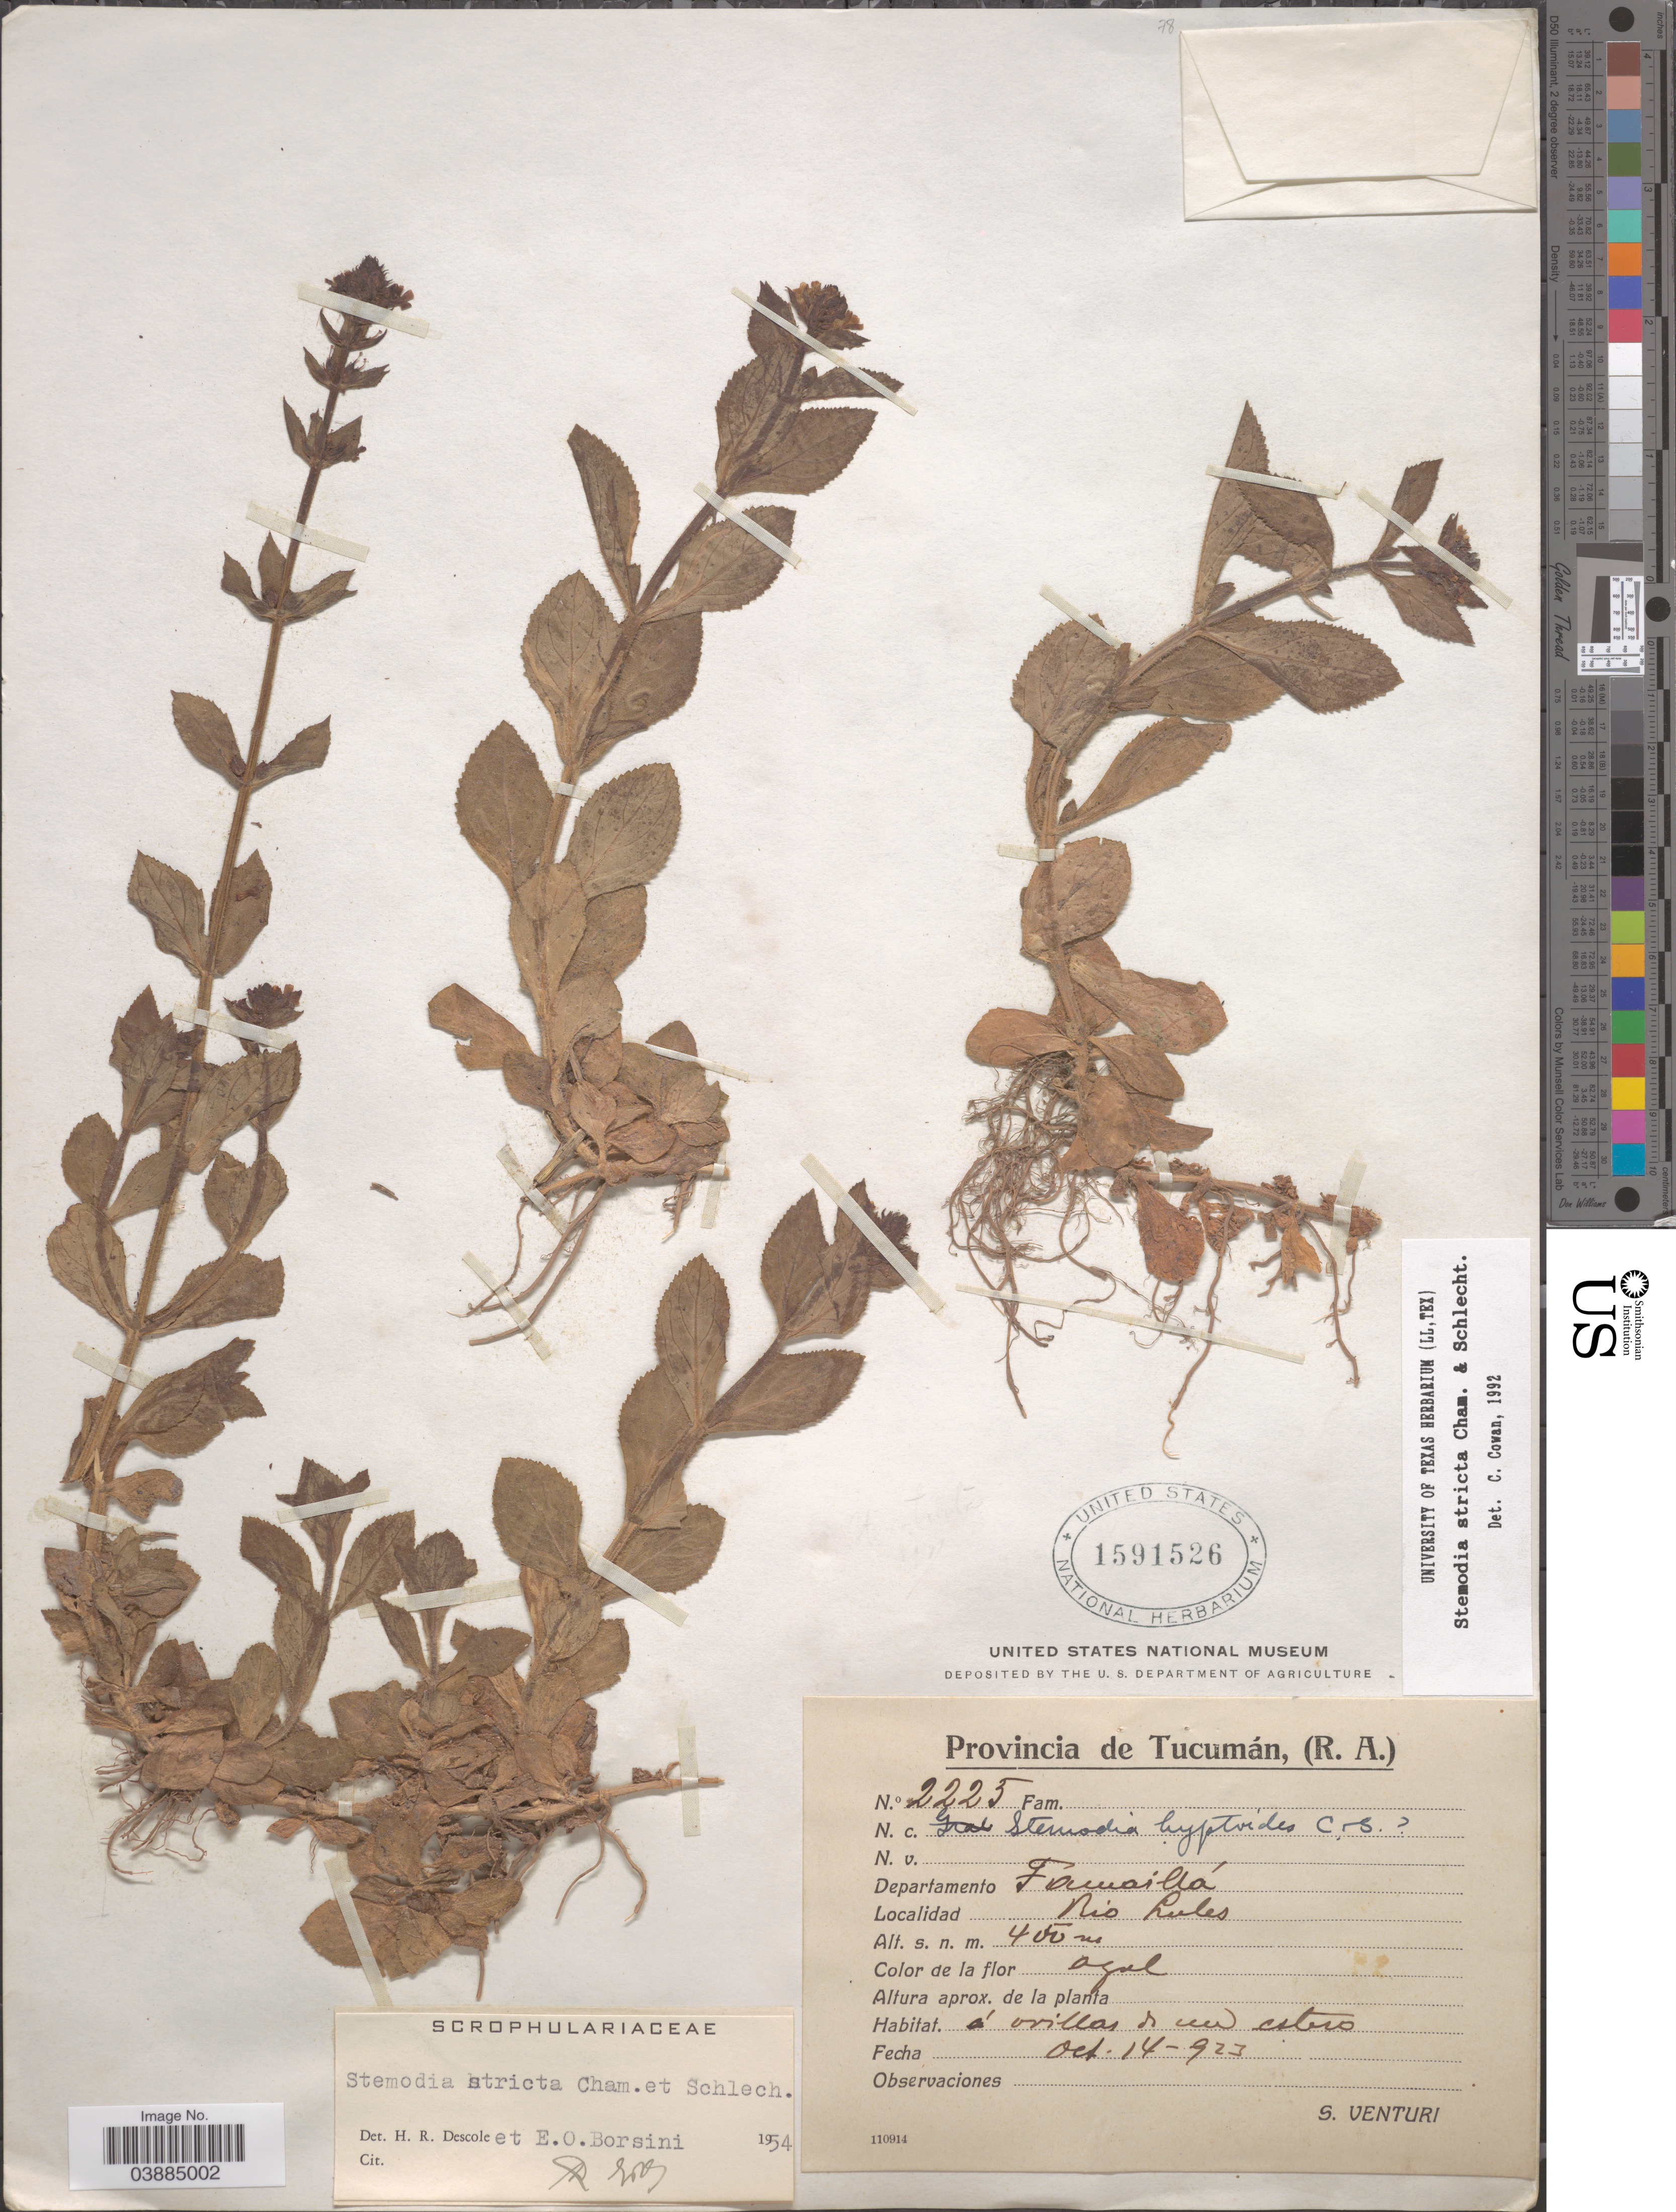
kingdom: Plantae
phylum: Tracheophyta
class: Magnoliopsida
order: Lamiales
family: Plantaginaceae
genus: Stemodia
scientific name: Stemodia stricta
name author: Cham. & Schltdl.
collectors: S. Venturi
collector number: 2225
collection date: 1923-10-14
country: Argentina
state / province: Tucuman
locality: Departamento Tamaillá. Rio Lules.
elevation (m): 450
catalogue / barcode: US 1591526